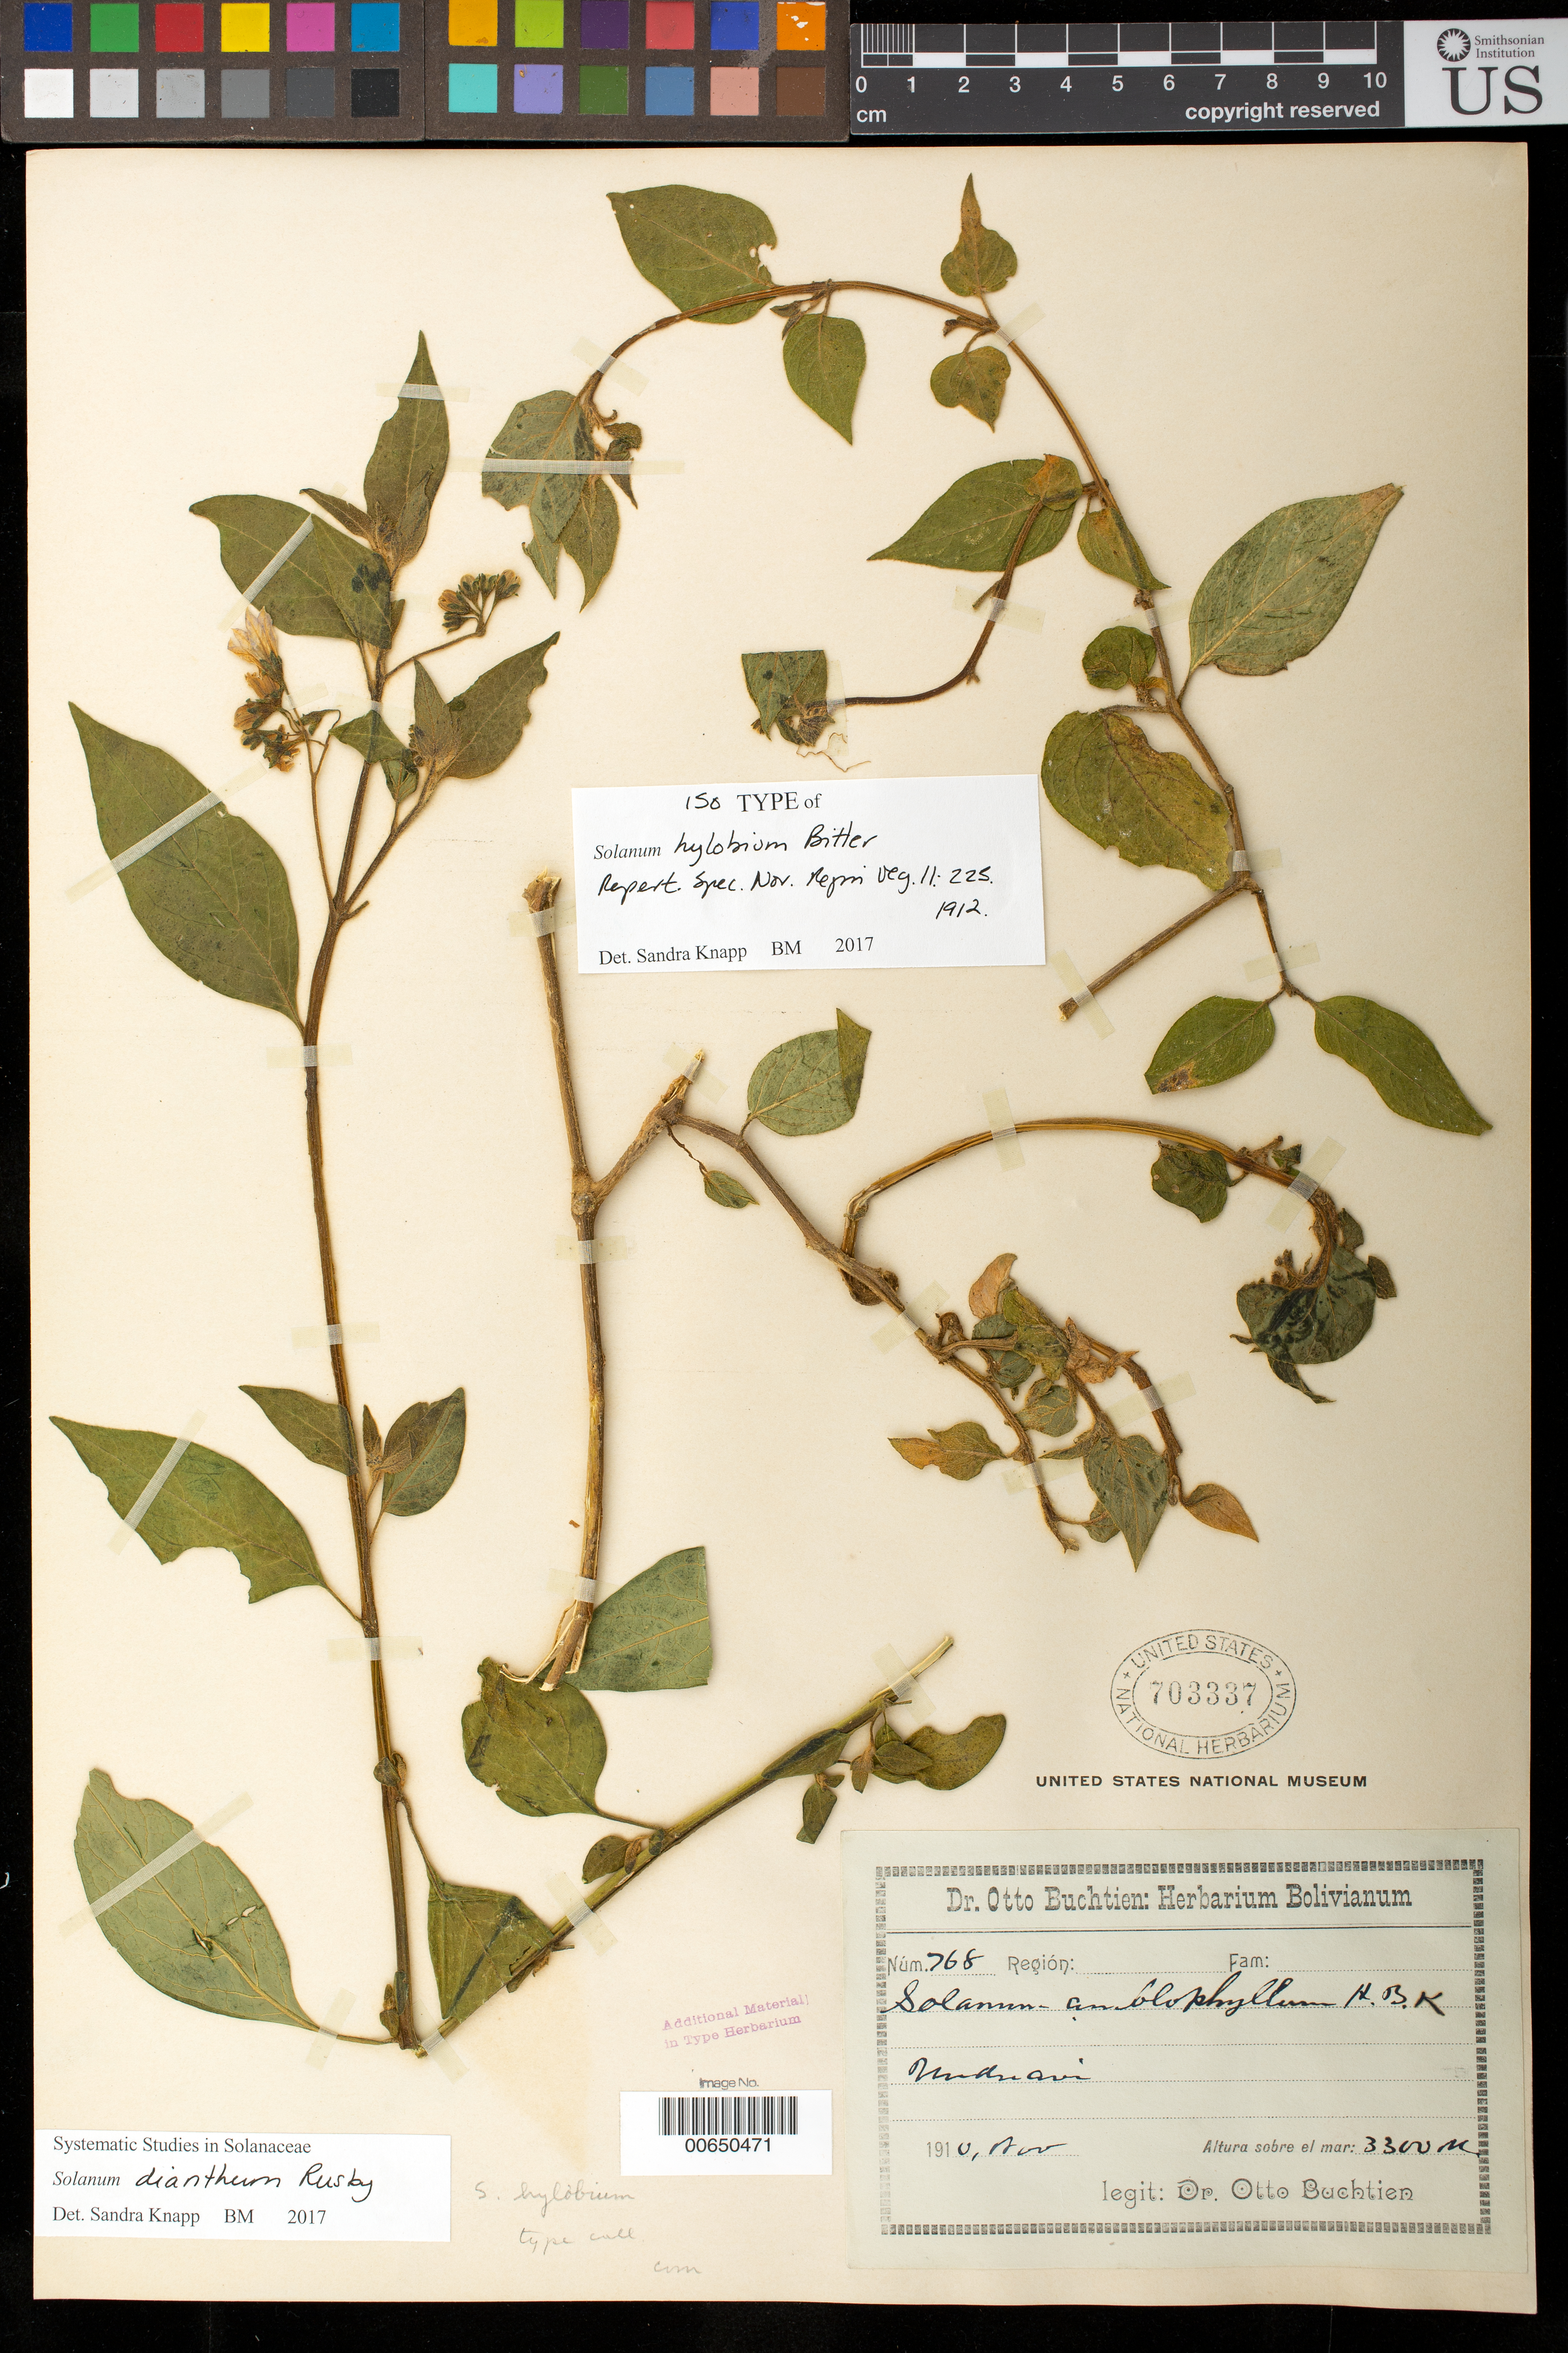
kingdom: Plantae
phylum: Tracheophyta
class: Magnoliopsida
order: Solanales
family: Solanaceae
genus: Solanum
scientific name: Solanum hylobium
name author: Bitter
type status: Isosyntype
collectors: O. Buchtien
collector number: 768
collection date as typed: Nov 1910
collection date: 1910-11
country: Bolivia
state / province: La Paz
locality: Unduavi, Nord Yungas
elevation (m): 3300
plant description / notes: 3 sheets at US labeled as Buchtien 768, but with different dates and elevations. One sheet (USNH 1175975) is dated 12 Feb 1907 with elevation 3800 m, others (703337, 1176007) are dated Nov. 1910 with elevation 3300 m. Protologue does not cite collection date but cites elevation as 3300-3800 m, indicating both collections are types (syntypes).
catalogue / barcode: US 703337